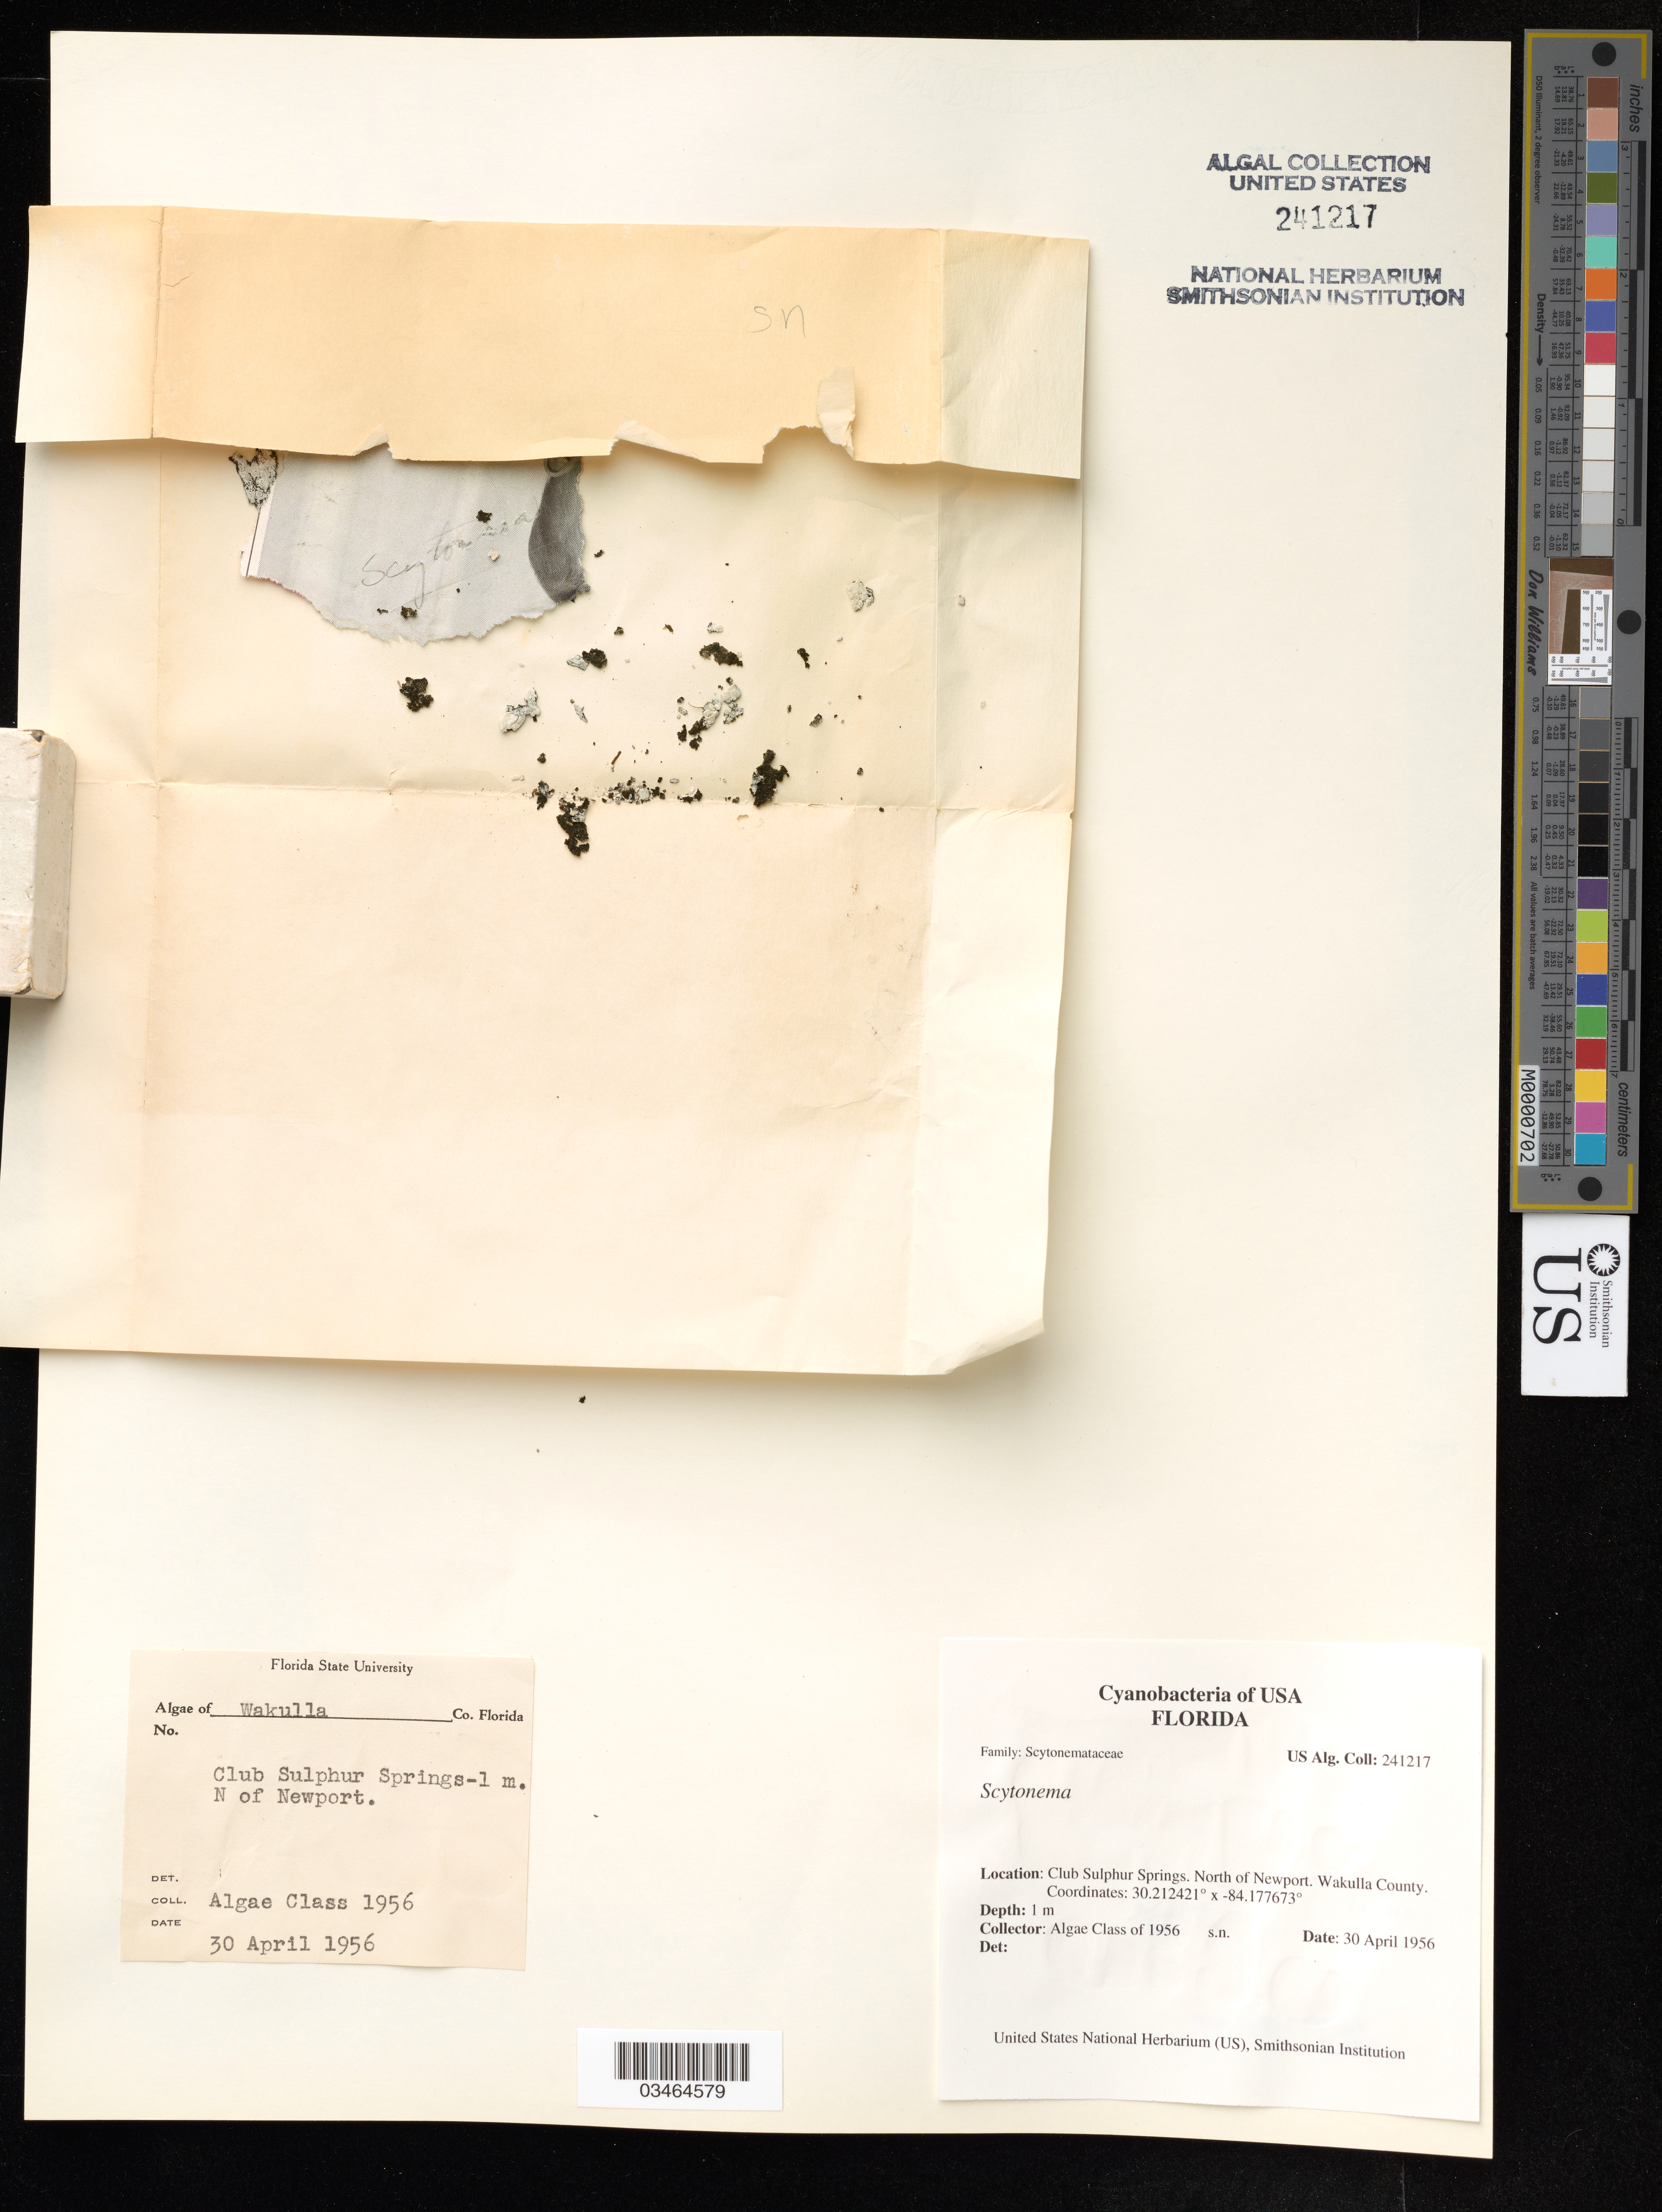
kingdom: Bacteria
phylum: Cyanobacteria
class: Cyanobacteriia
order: Cyanobacteriales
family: Scytonemataceae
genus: Scytonema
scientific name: Scytonema sp.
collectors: Algae Class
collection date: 1956-04-30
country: United States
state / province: Florida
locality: Club Sulphur Springs. North of Newport. Wakulla County.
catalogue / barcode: US 241217